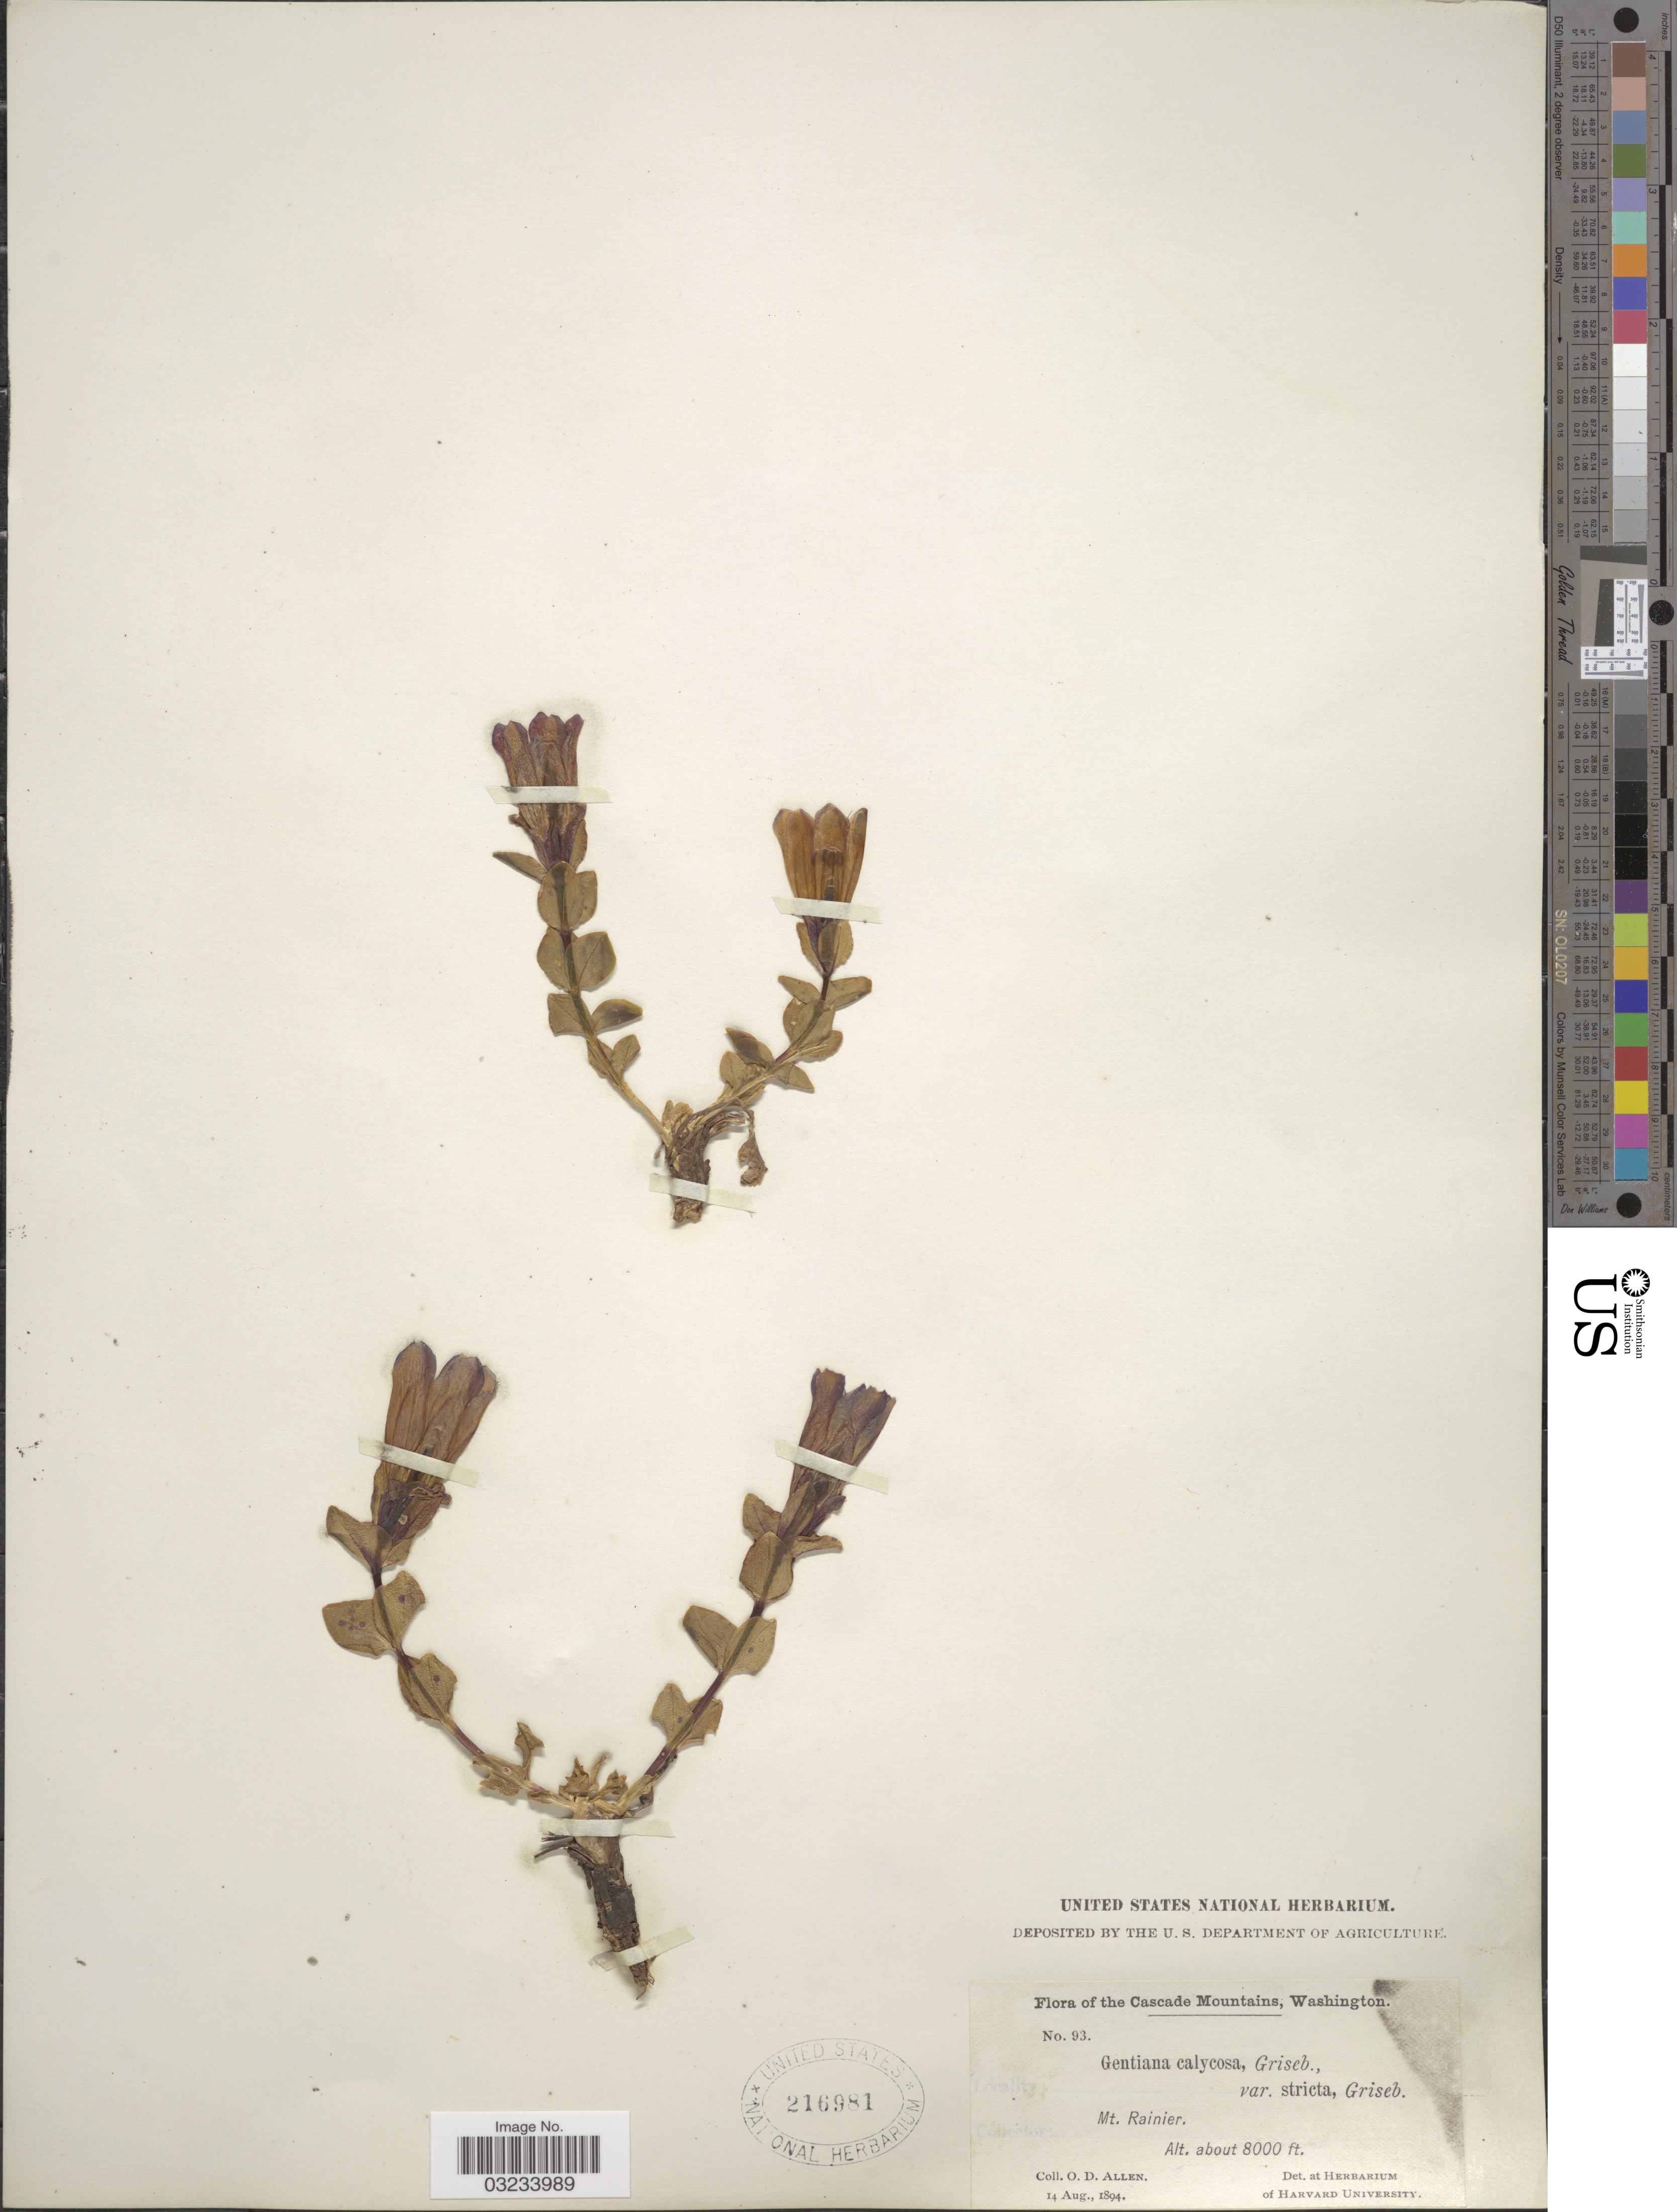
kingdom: Plantae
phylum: Tracheophyta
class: Magnoliopsida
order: Gentianales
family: Gentianaceae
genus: Gentiana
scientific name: Gentiana calycosa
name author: Griseb.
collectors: O. D. Allen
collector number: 93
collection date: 1894-08-14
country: United States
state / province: Washington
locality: Cascade Mountains, Mt. Rainier.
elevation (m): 2438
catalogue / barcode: US 216981